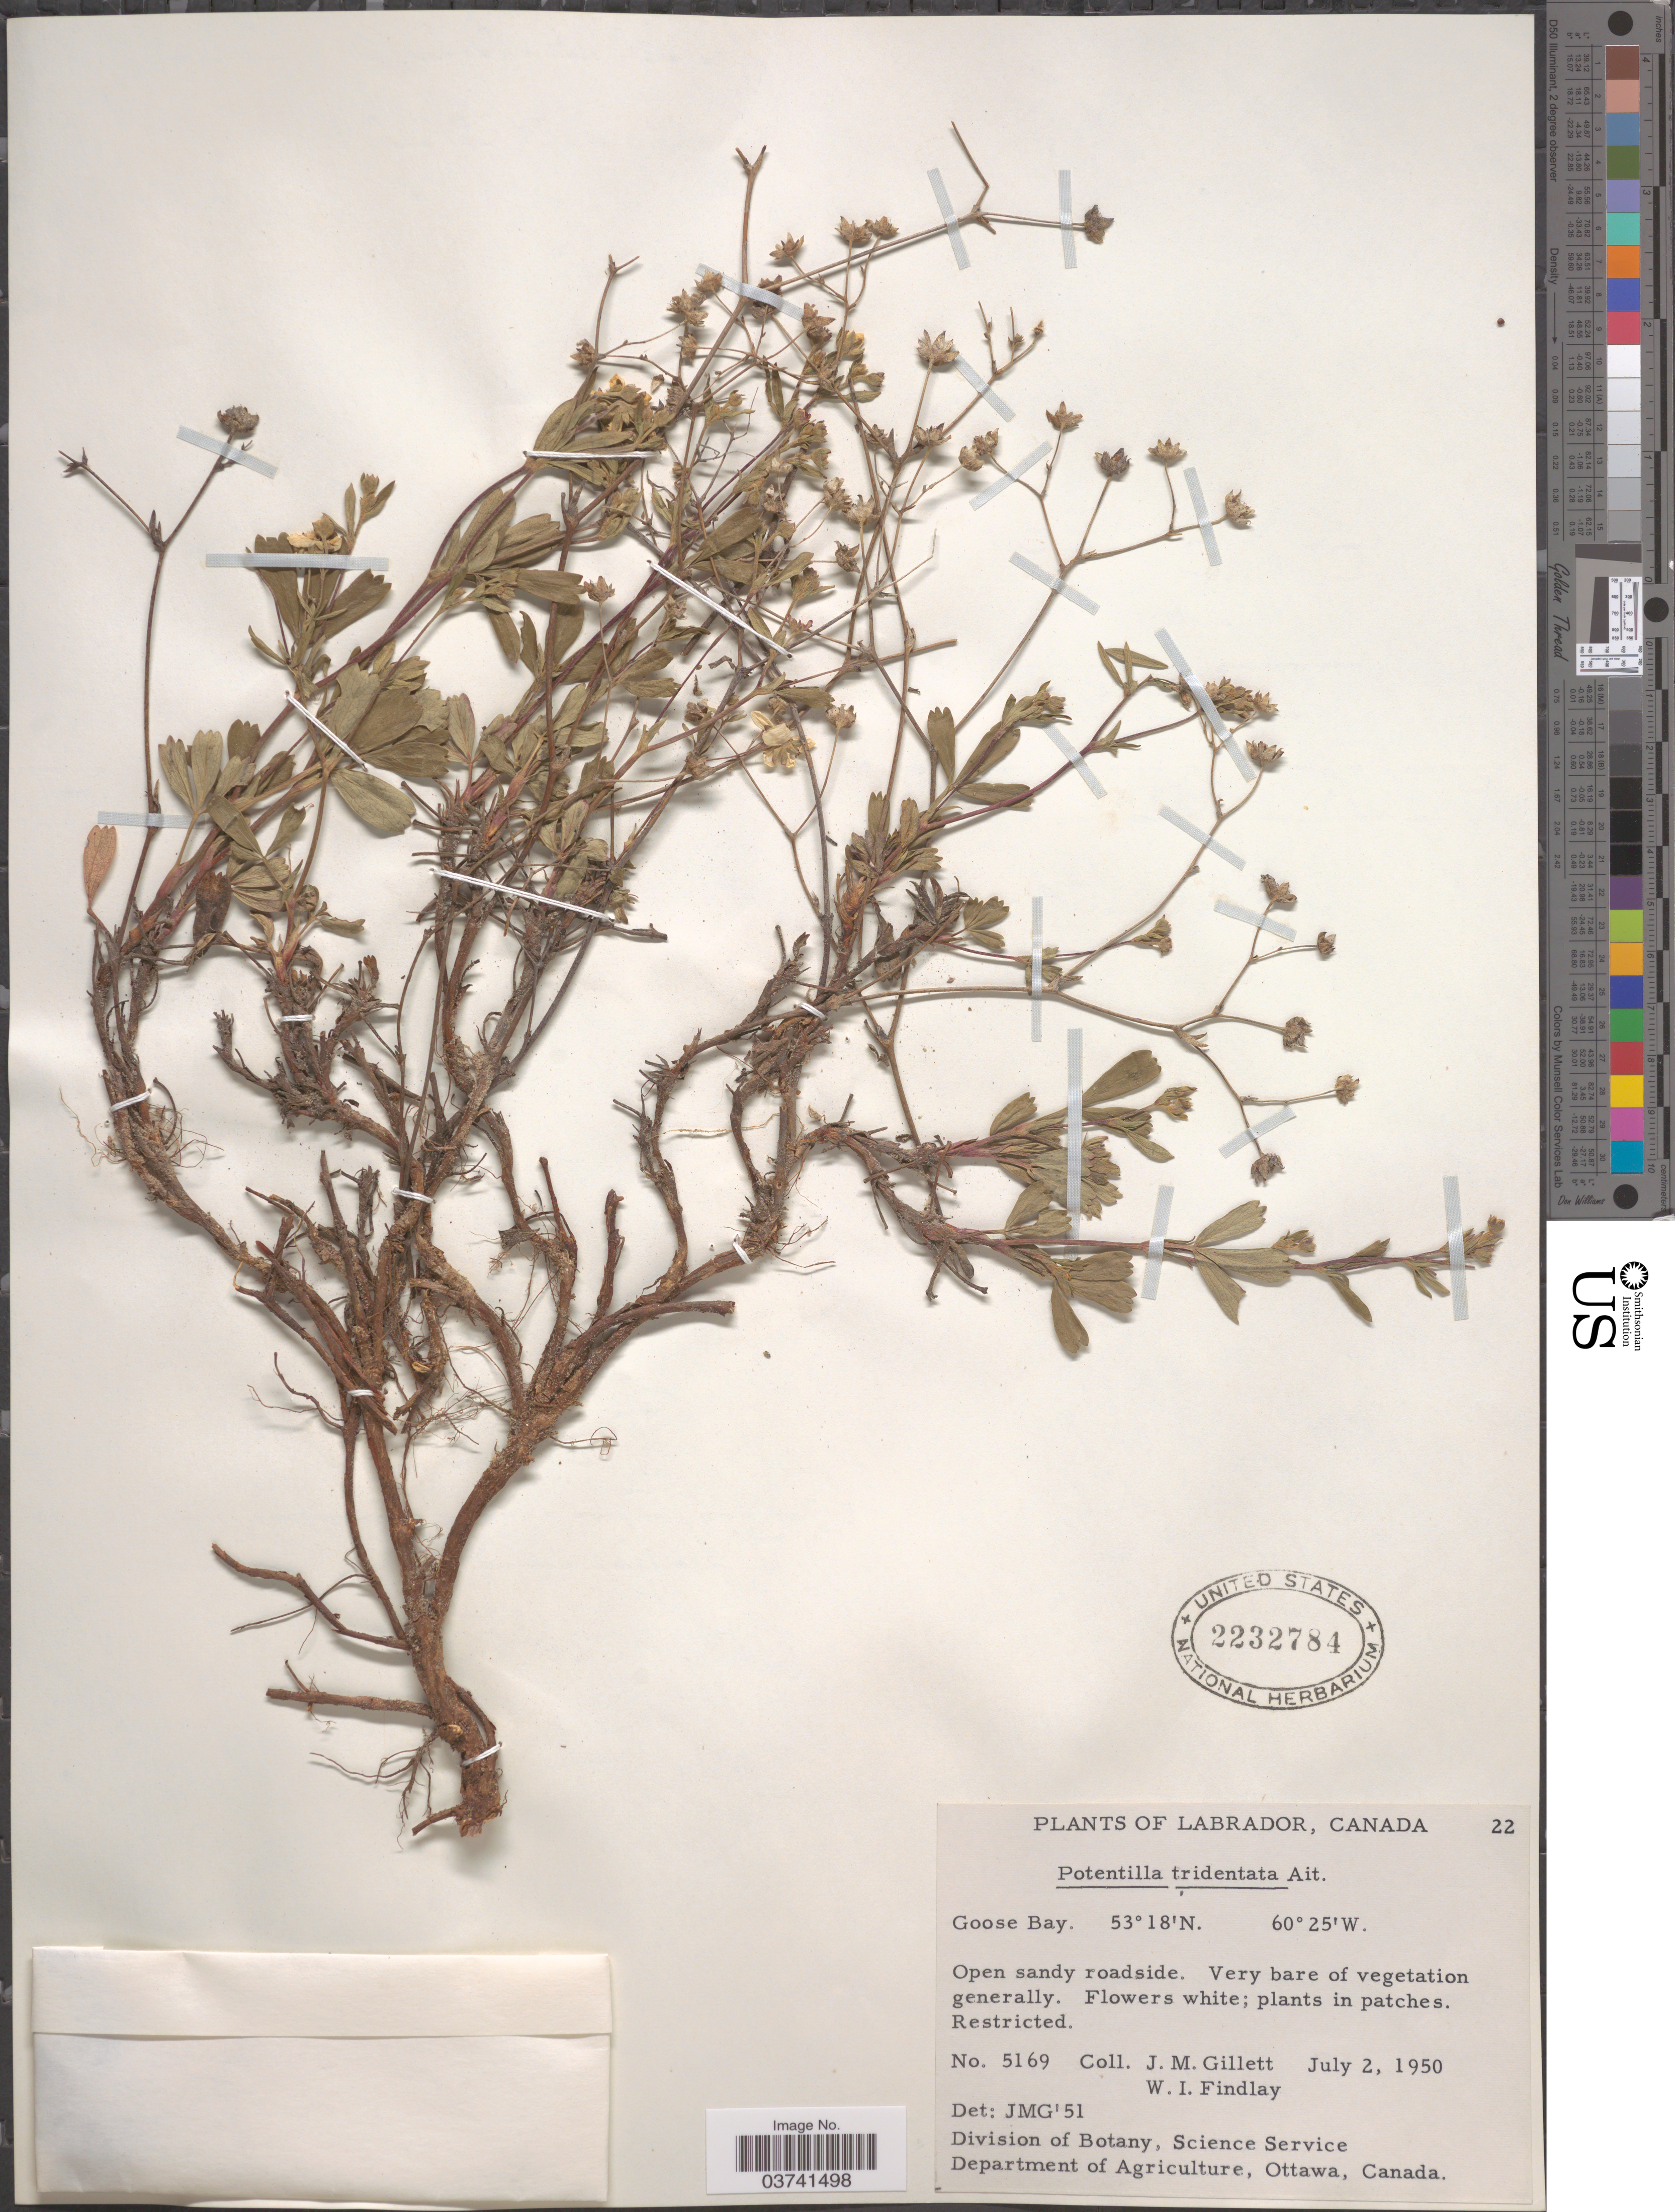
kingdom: Plantae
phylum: Tracheophyta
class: Magnoliopsida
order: Rosales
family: Rosaceae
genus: Potentilla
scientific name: Potentilla tridentata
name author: Aiton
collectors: J. M. Gillett & W. Findlay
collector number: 5169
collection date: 1950-07-02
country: Canada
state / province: Newfoundland and Labrador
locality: Labrador. Goose Bay.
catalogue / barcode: US 2232784